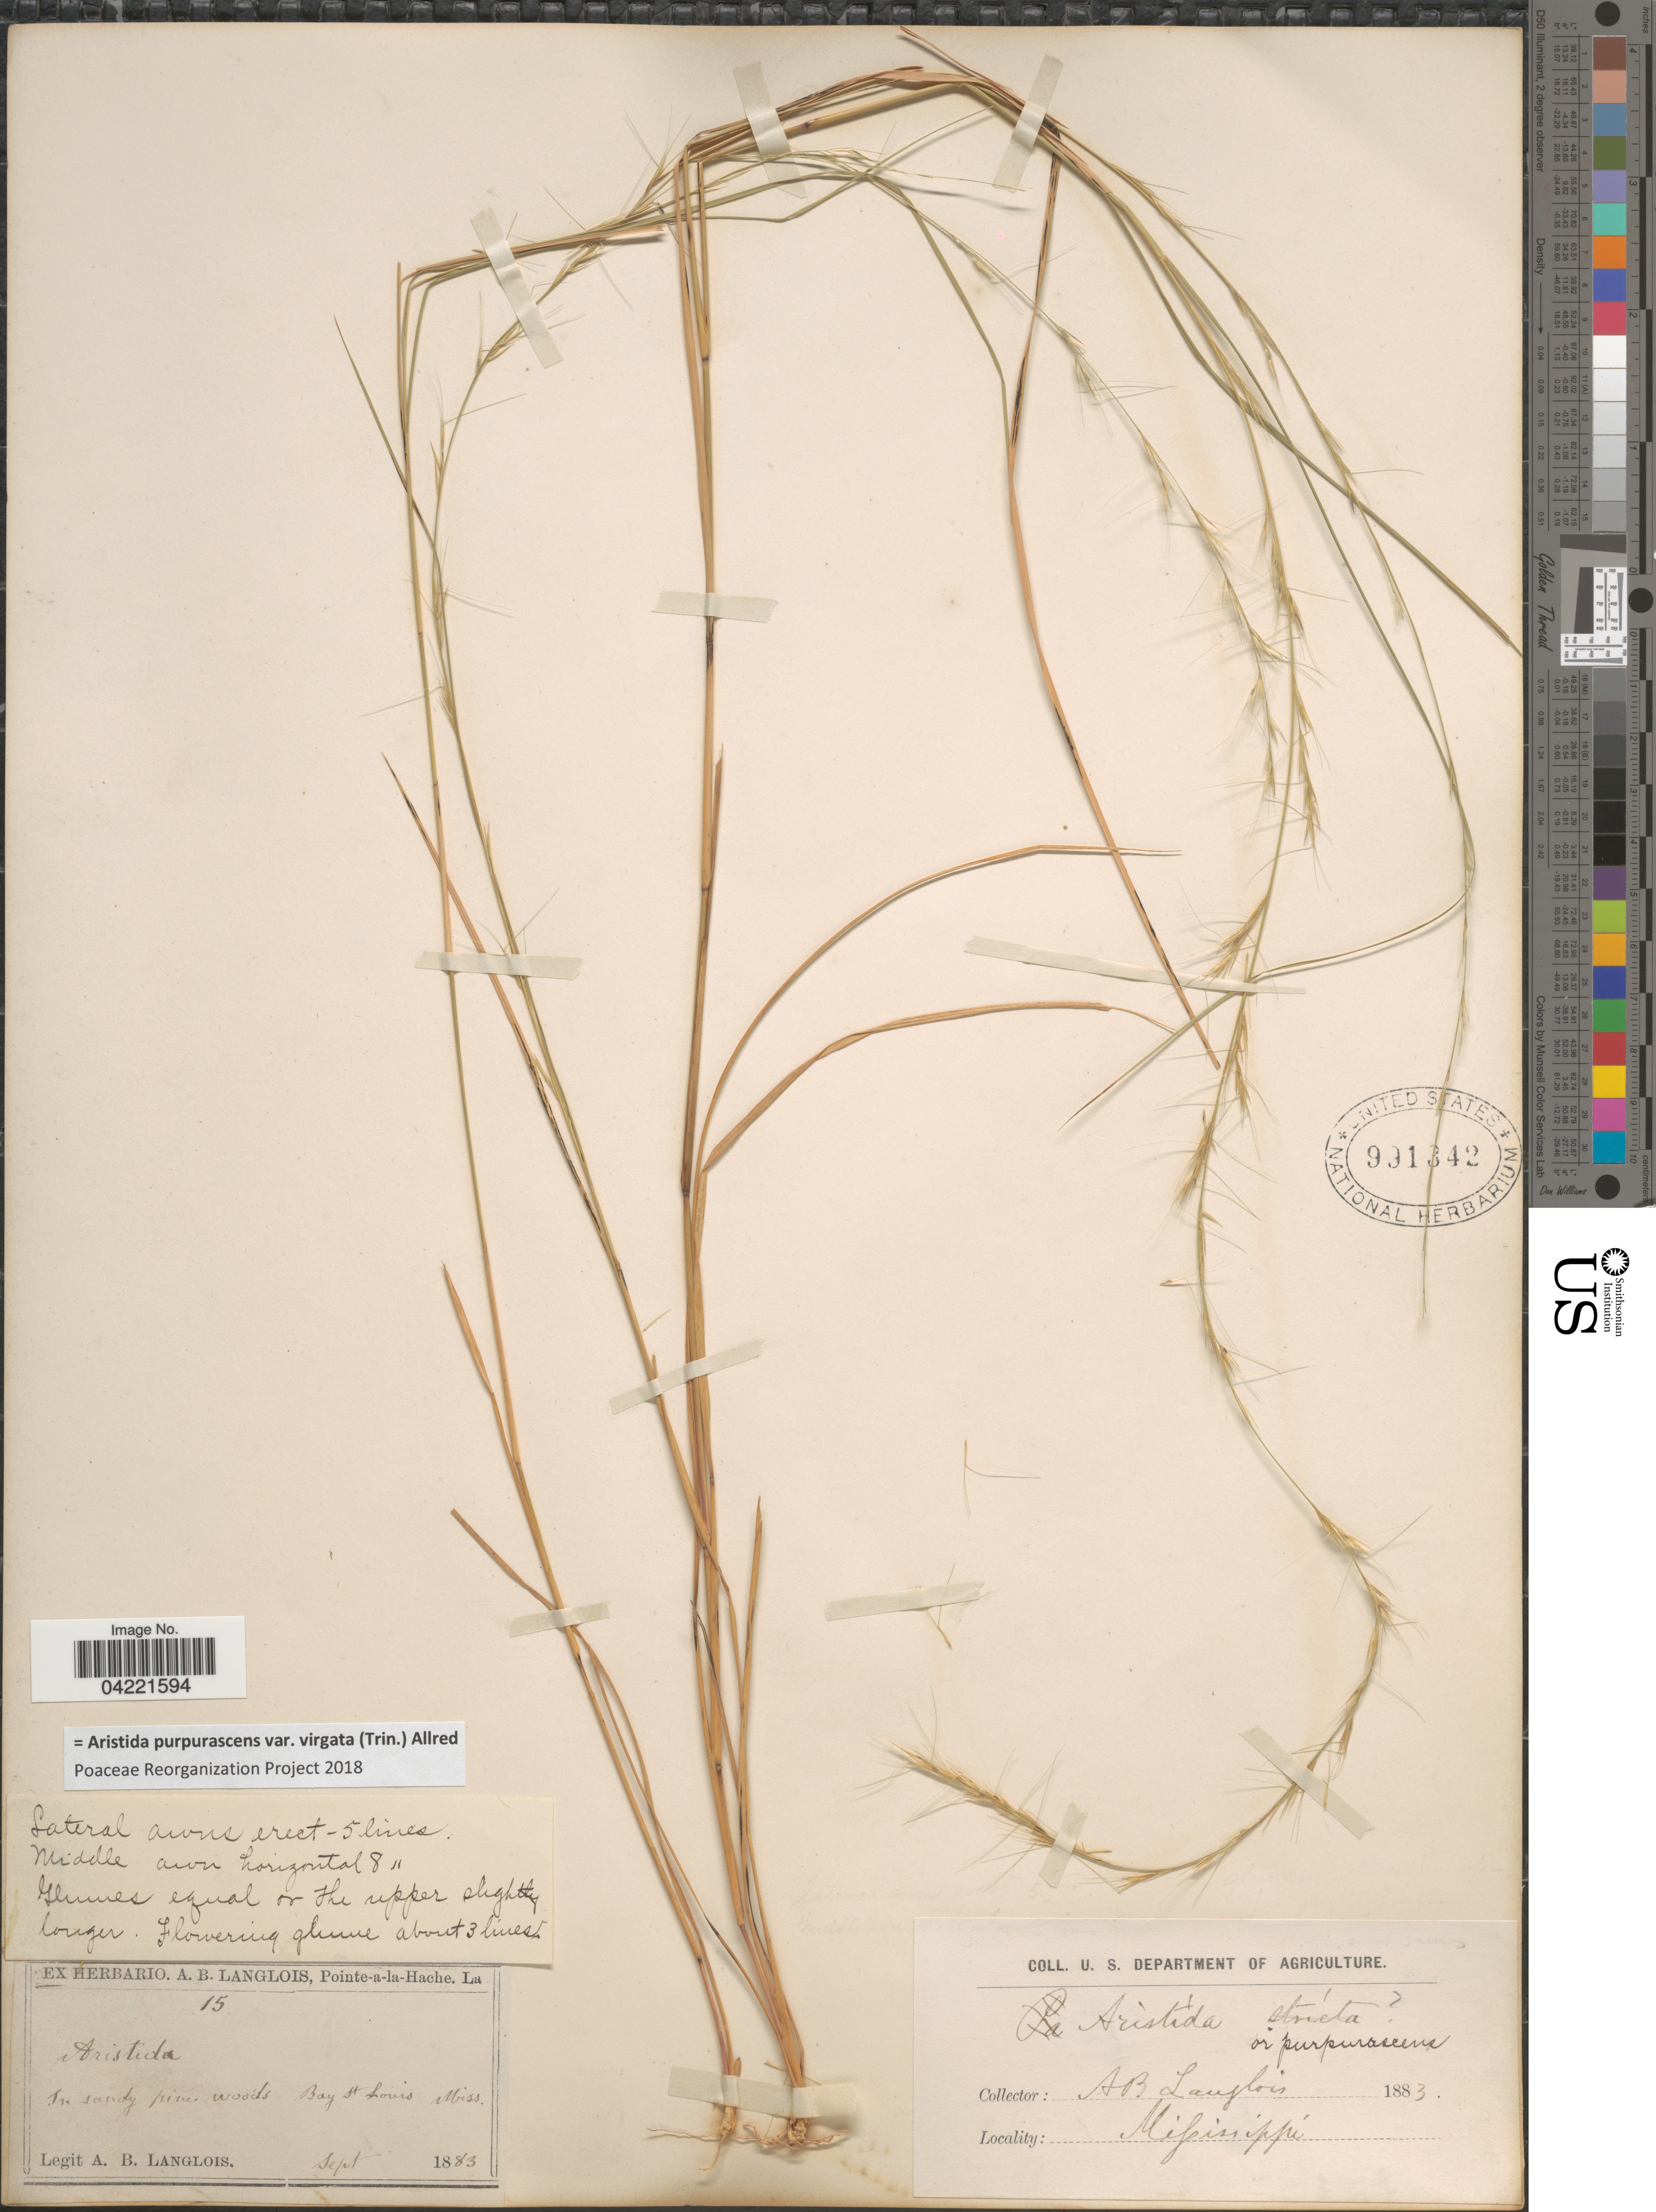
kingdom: Plantae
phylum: Tracheophyta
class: Liliopsida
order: Poales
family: Poaceae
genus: Aristida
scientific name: Aristida purpurascens var. virgata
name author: (Trin.) Allred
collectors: A. Langlois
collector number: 15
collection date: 1883-09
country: United States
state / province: Mississippi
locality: Bay St. Louis.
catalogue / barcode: US 991342